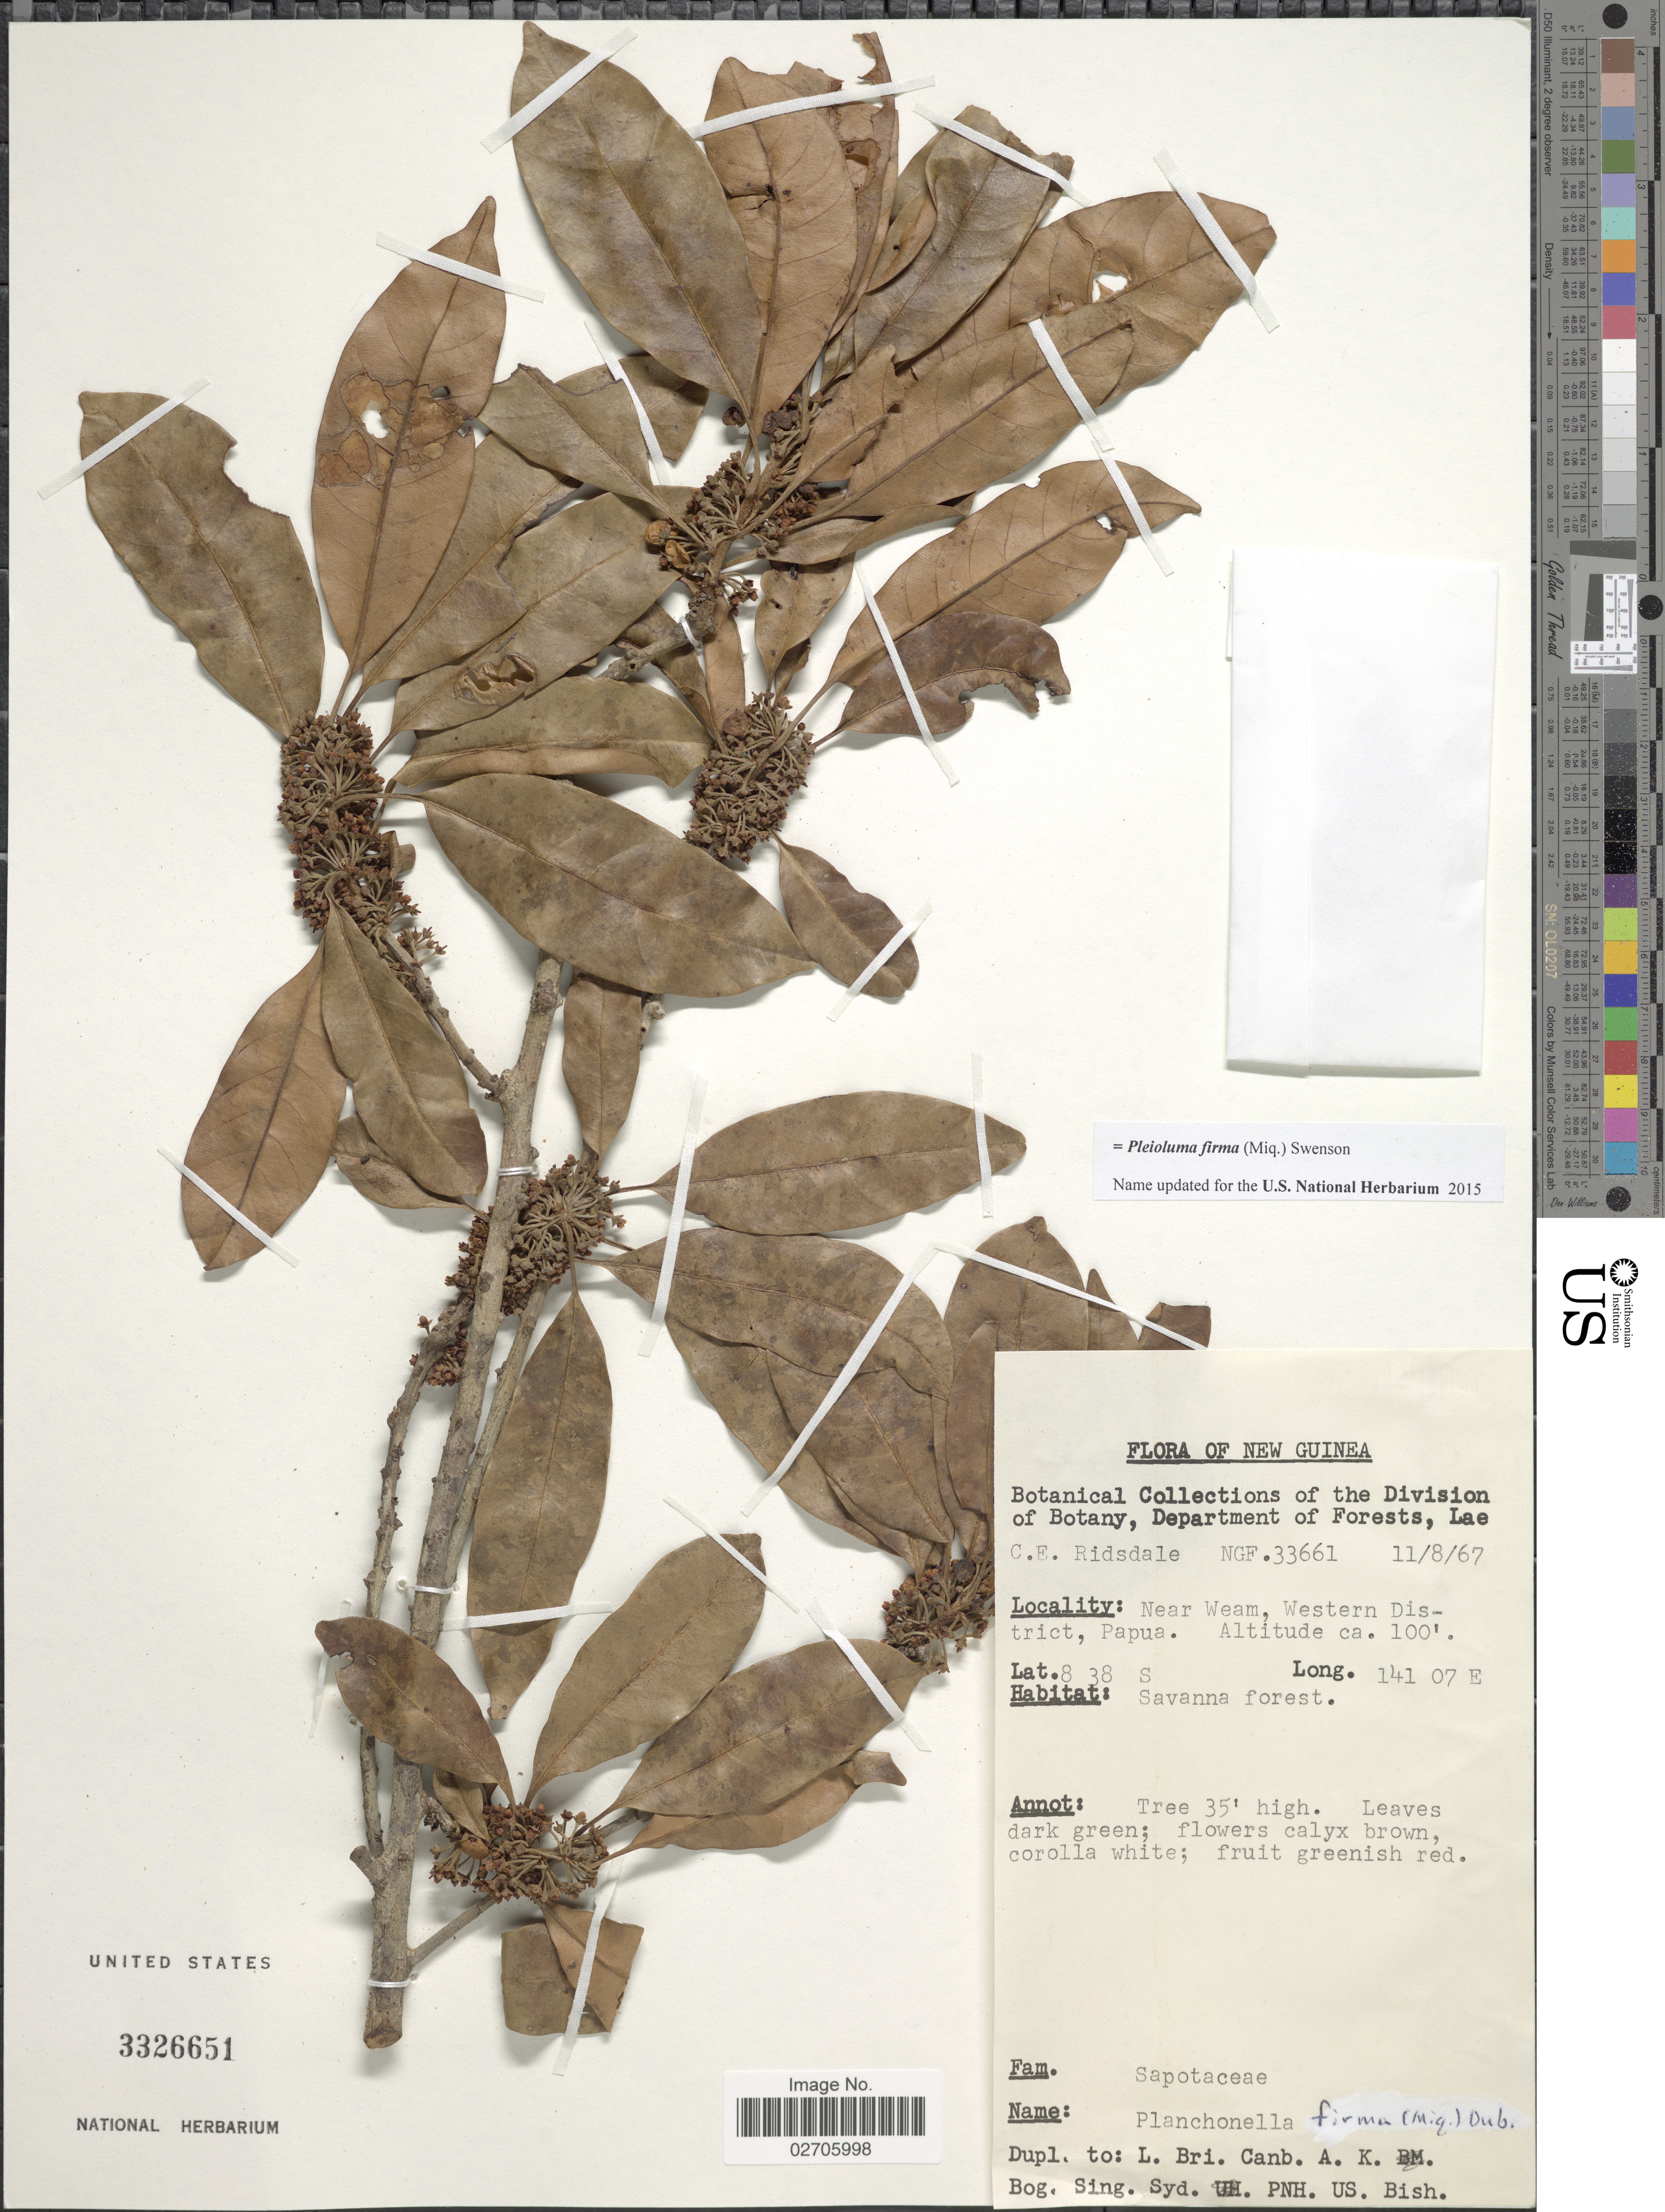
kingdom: Plantae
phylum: Tracheophyta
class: Magnoliopsida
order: Ericales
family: Sapotaceae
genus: Pleioluma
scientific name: Pleioluma firma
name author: (Miq.) Swenson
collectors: C. E. Ridsdale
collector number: NGF 33661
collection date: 1967-08-11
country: Papua New Guinea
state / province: Manus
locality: New Guinea. Near Weam, Western District, Papua.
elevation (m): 30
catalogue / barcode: US 3326651